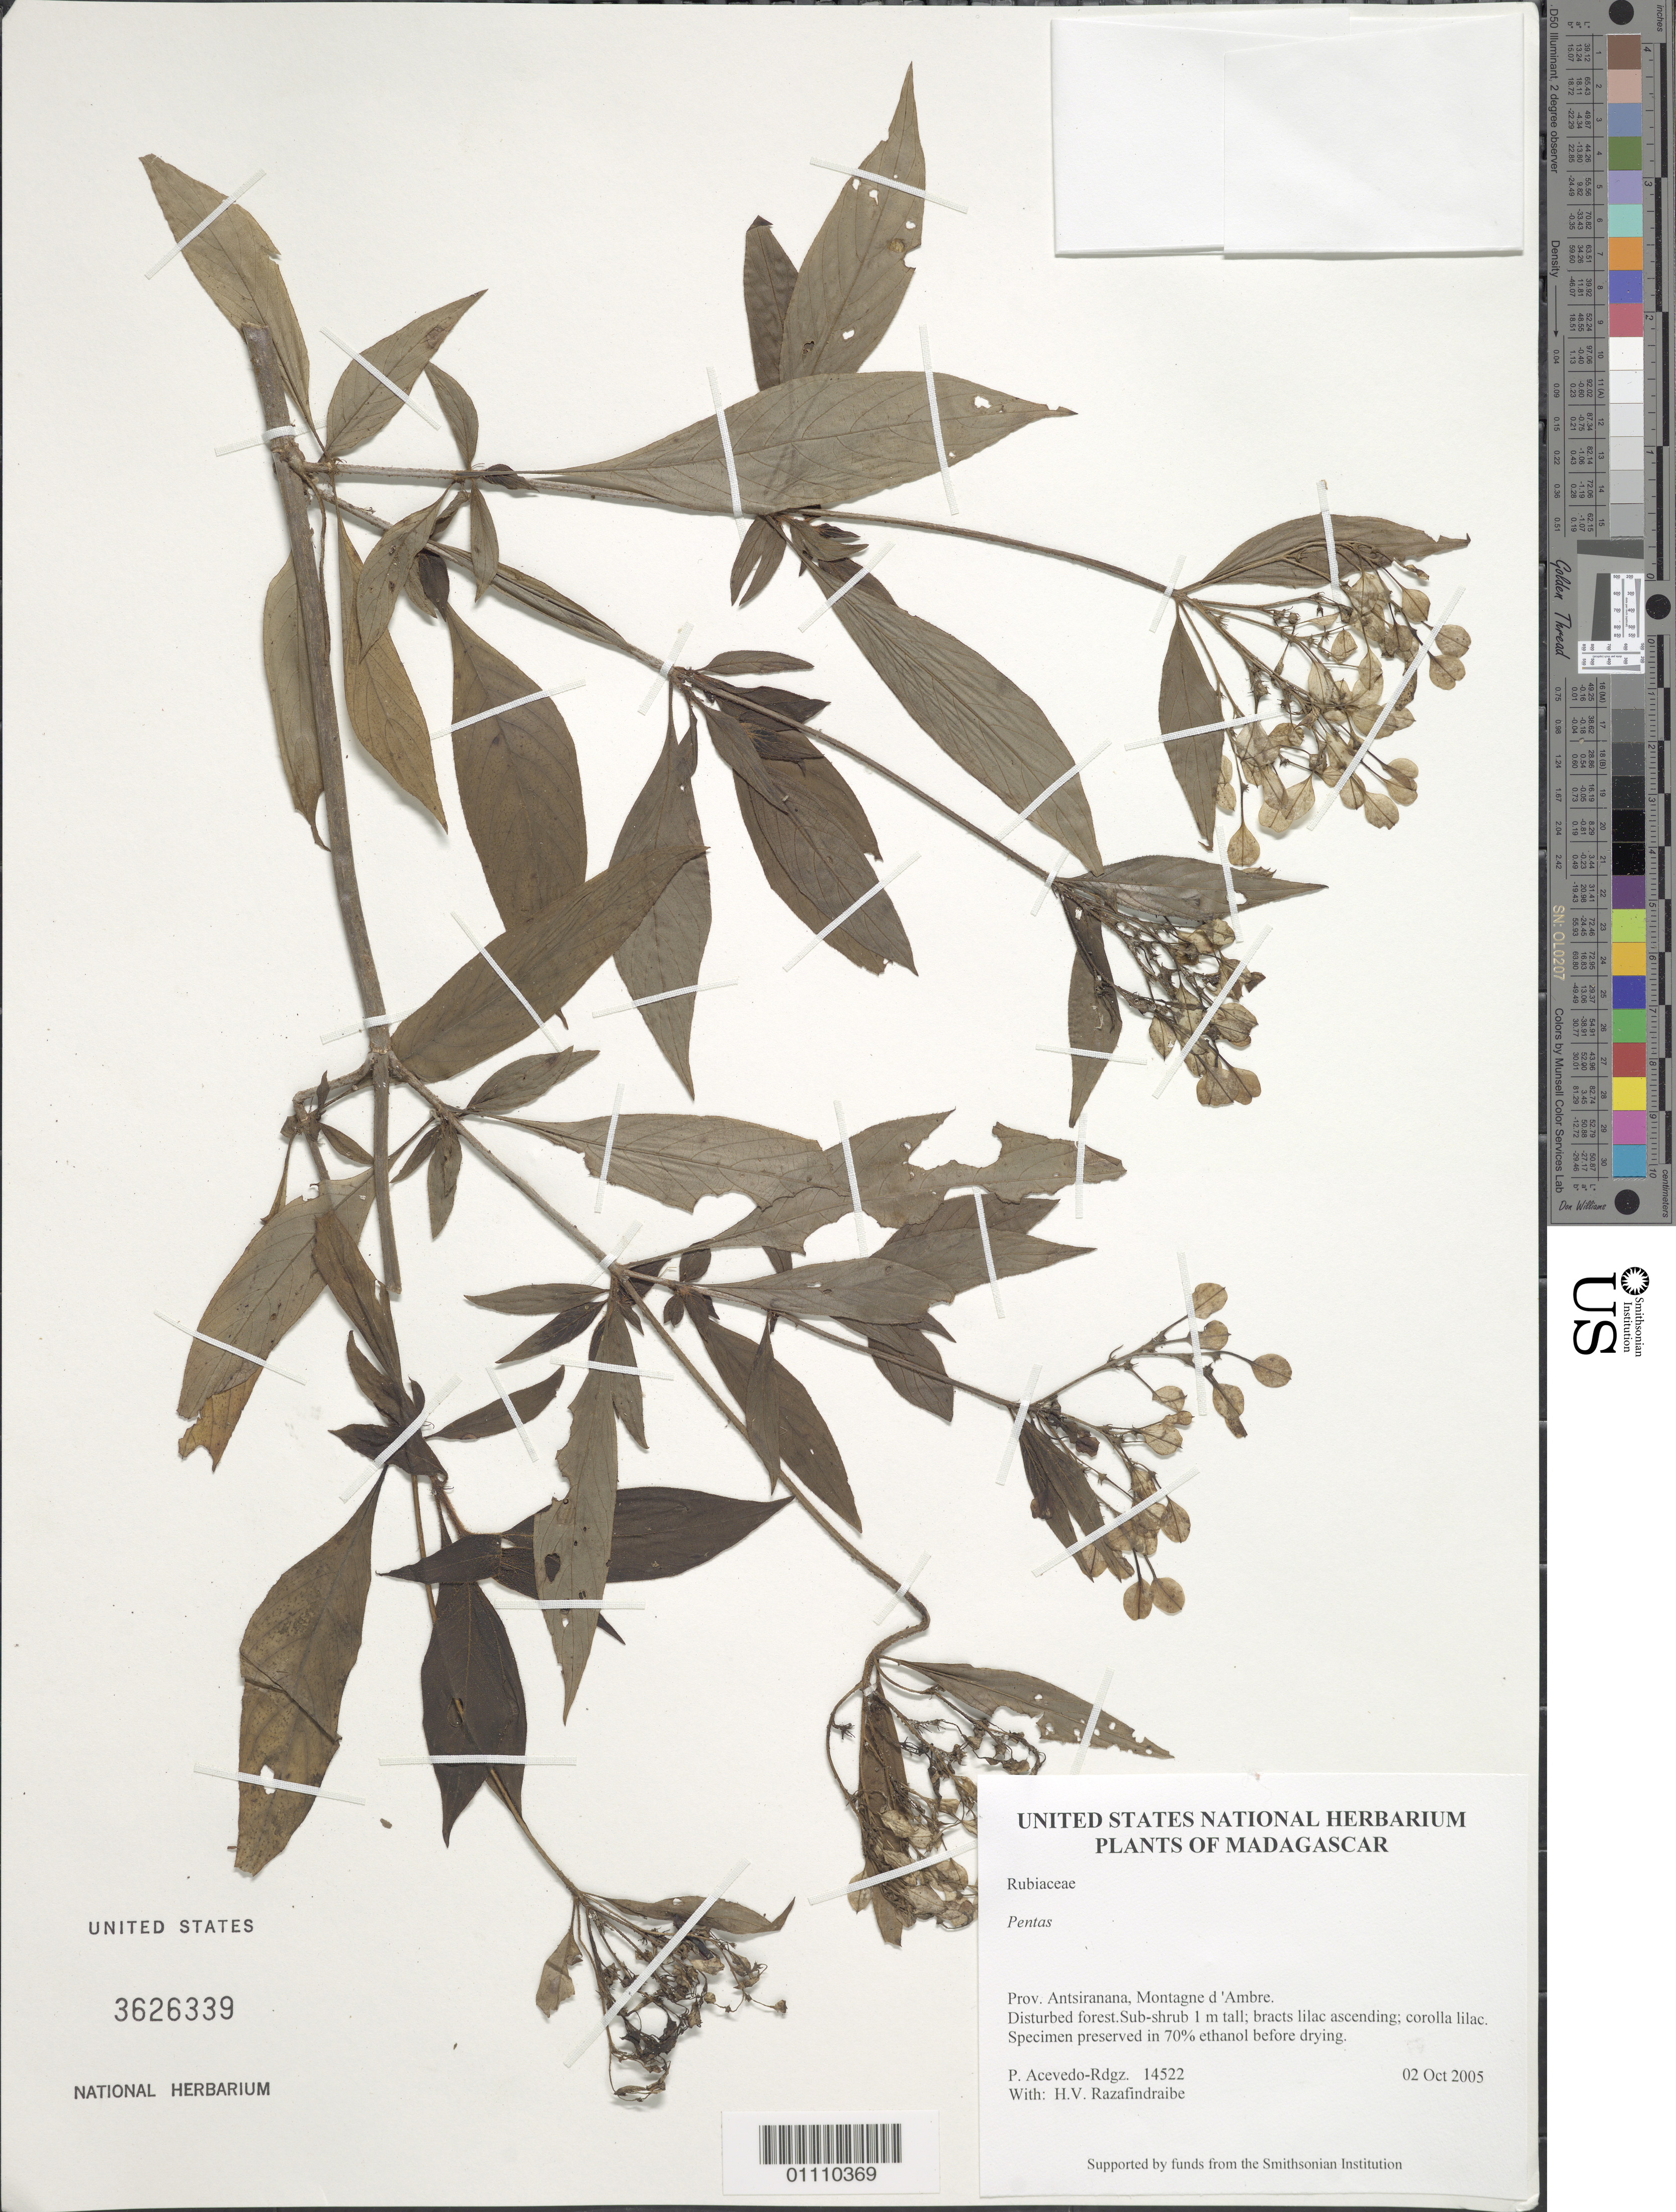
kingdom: Plantae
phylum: Tracheophyta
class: Magnoliopsida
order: Gentianales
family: Rubiaceae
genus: Pentas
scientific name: Pentas sp.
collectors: P. Acevedo-Rodr. & H. Razafindraibe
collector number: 14522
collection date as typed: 02 Oct 2005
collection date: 2005-10-02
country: Madagascar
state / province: Diana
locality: Prov. Antsiranana, Montagne d 'Ambre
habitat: Disturbed forest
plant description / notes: US, MO, K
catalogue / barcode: US 3626339